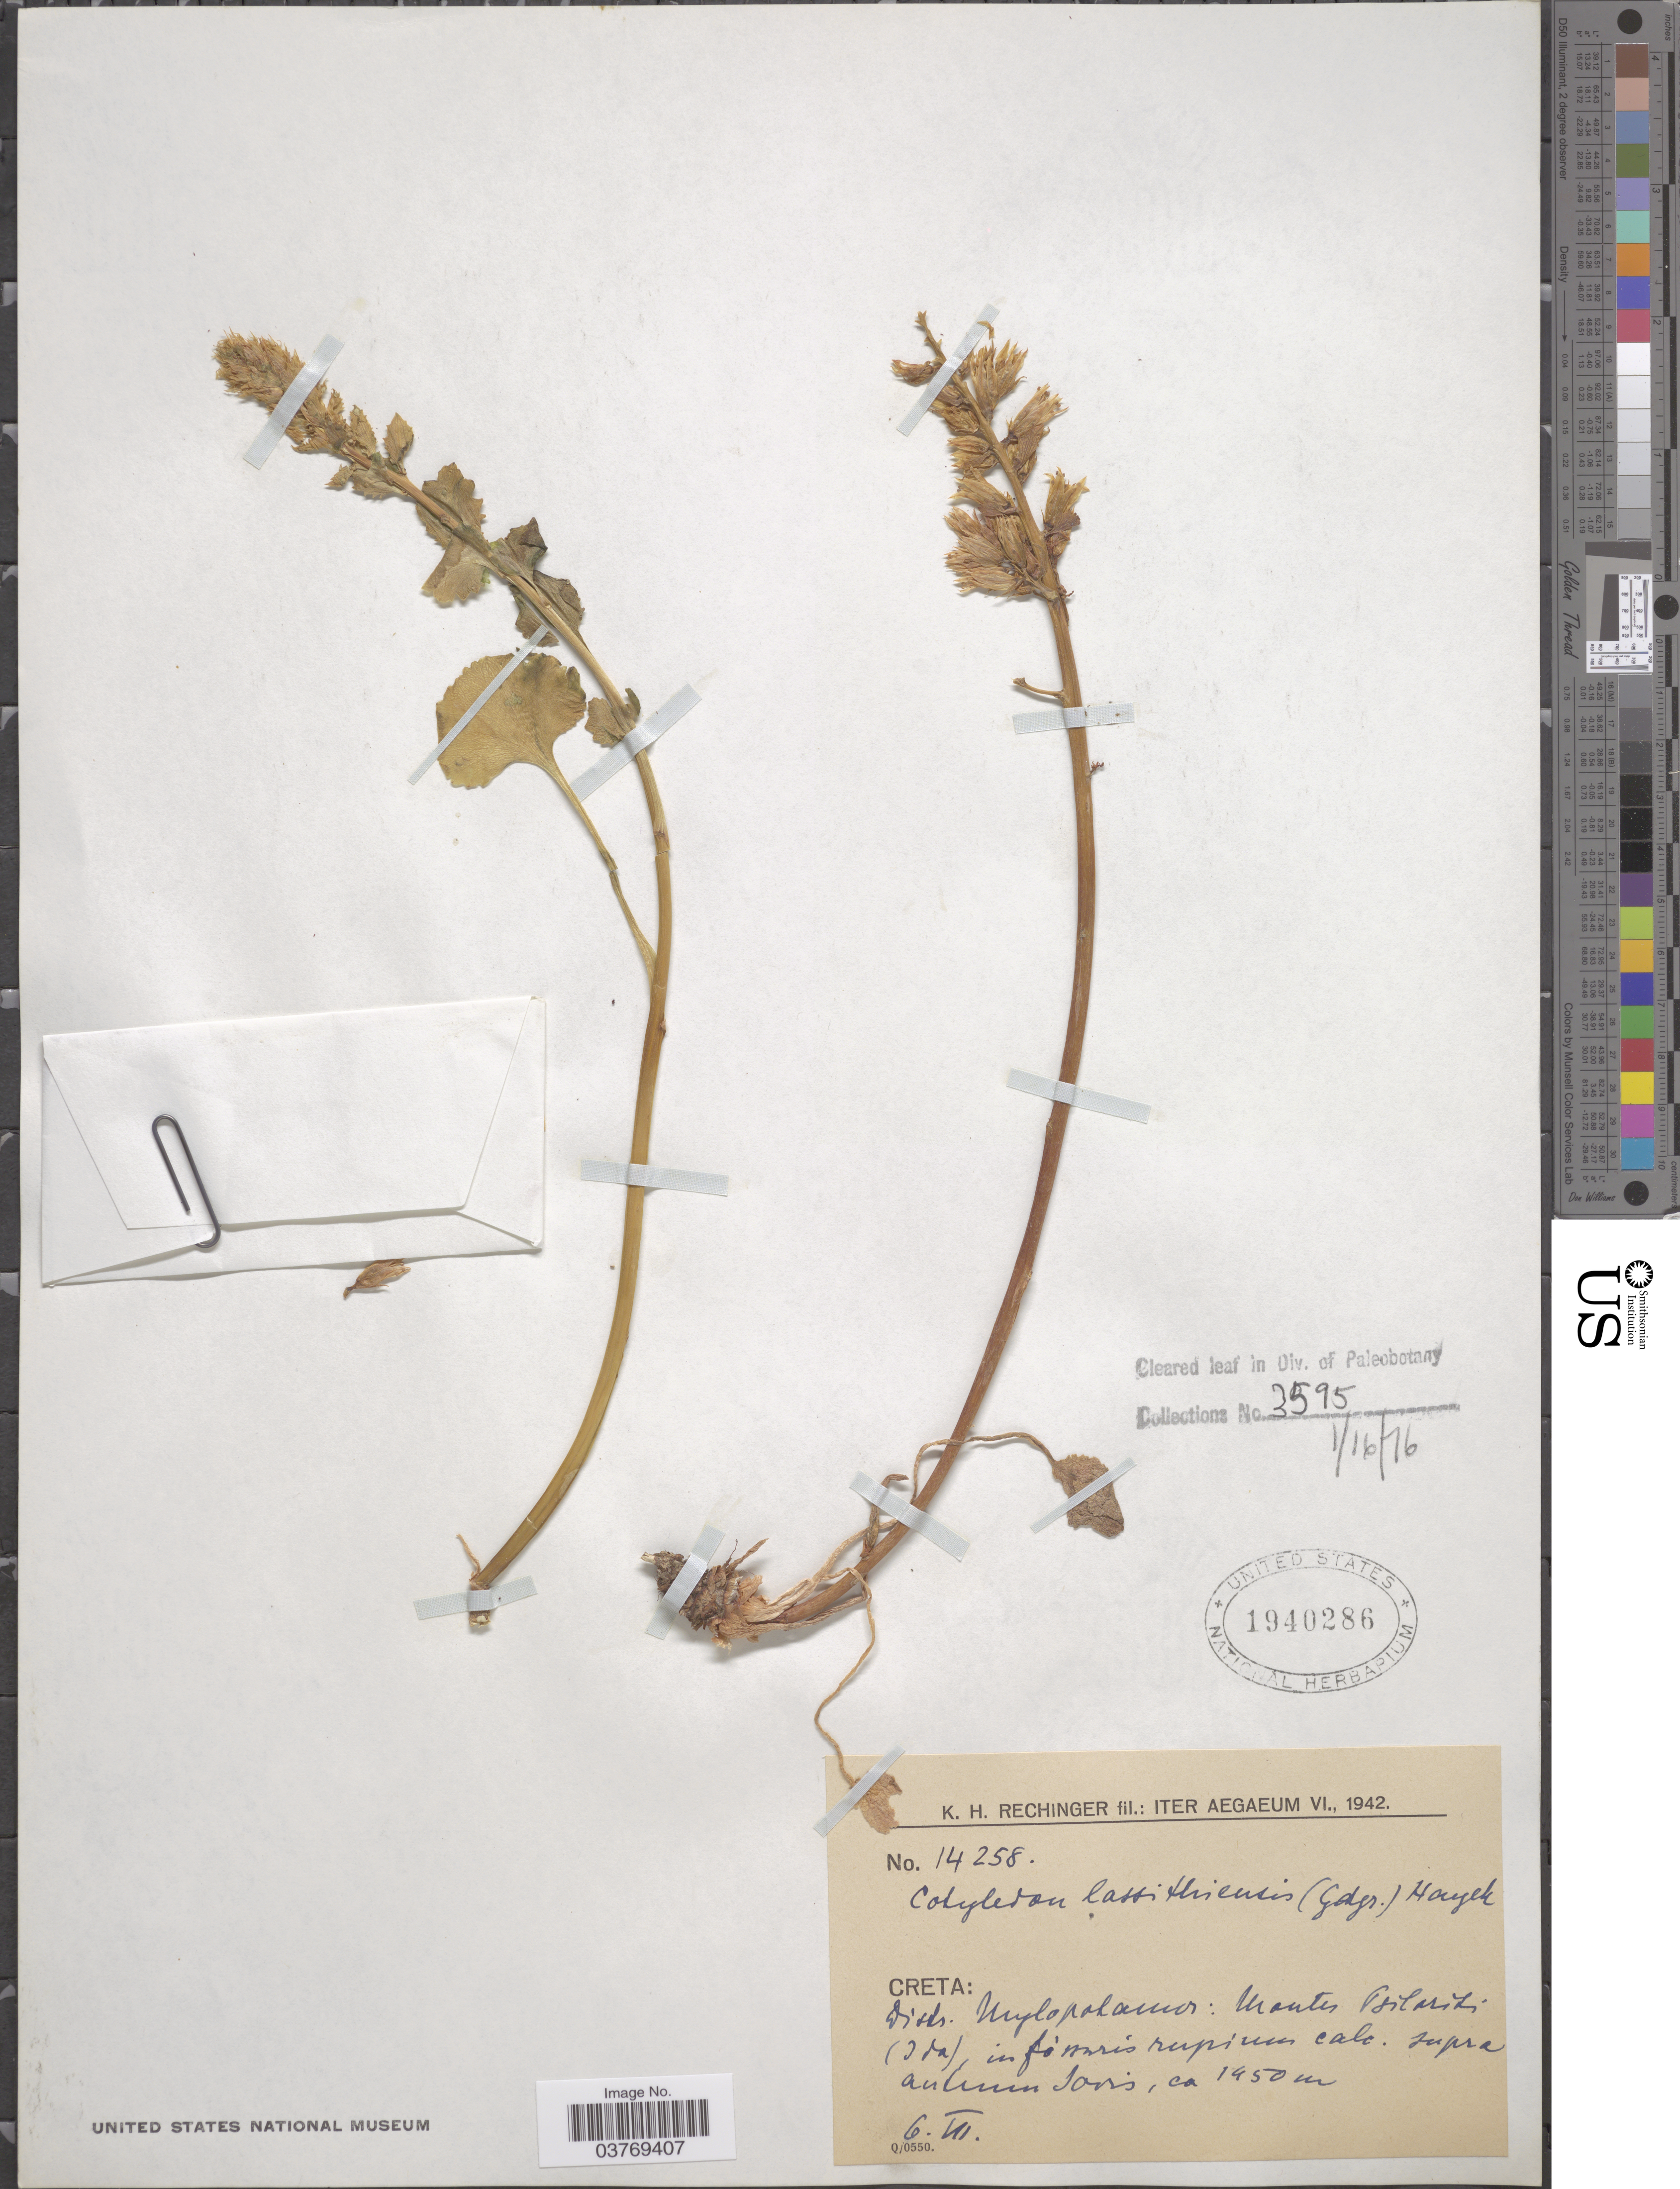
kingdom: Plantae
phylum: Tracheophyta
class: Magnoliopsida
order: Saxifragales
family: Crassulaceae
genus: Umbilicus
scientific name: Umbilicus luteus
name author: (Huds.) Webb. & Berthel.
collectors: K. H. Rechinger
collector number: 14258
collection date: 1942-06-06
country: Greece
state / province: Crete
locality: Iter Aegaeum. Creta: Distr Mylopotamos: Montes Polariti (Ida) infómarís* rupium calc. supre autumn* Soris*.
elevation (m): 1950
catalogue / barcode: US 1940286